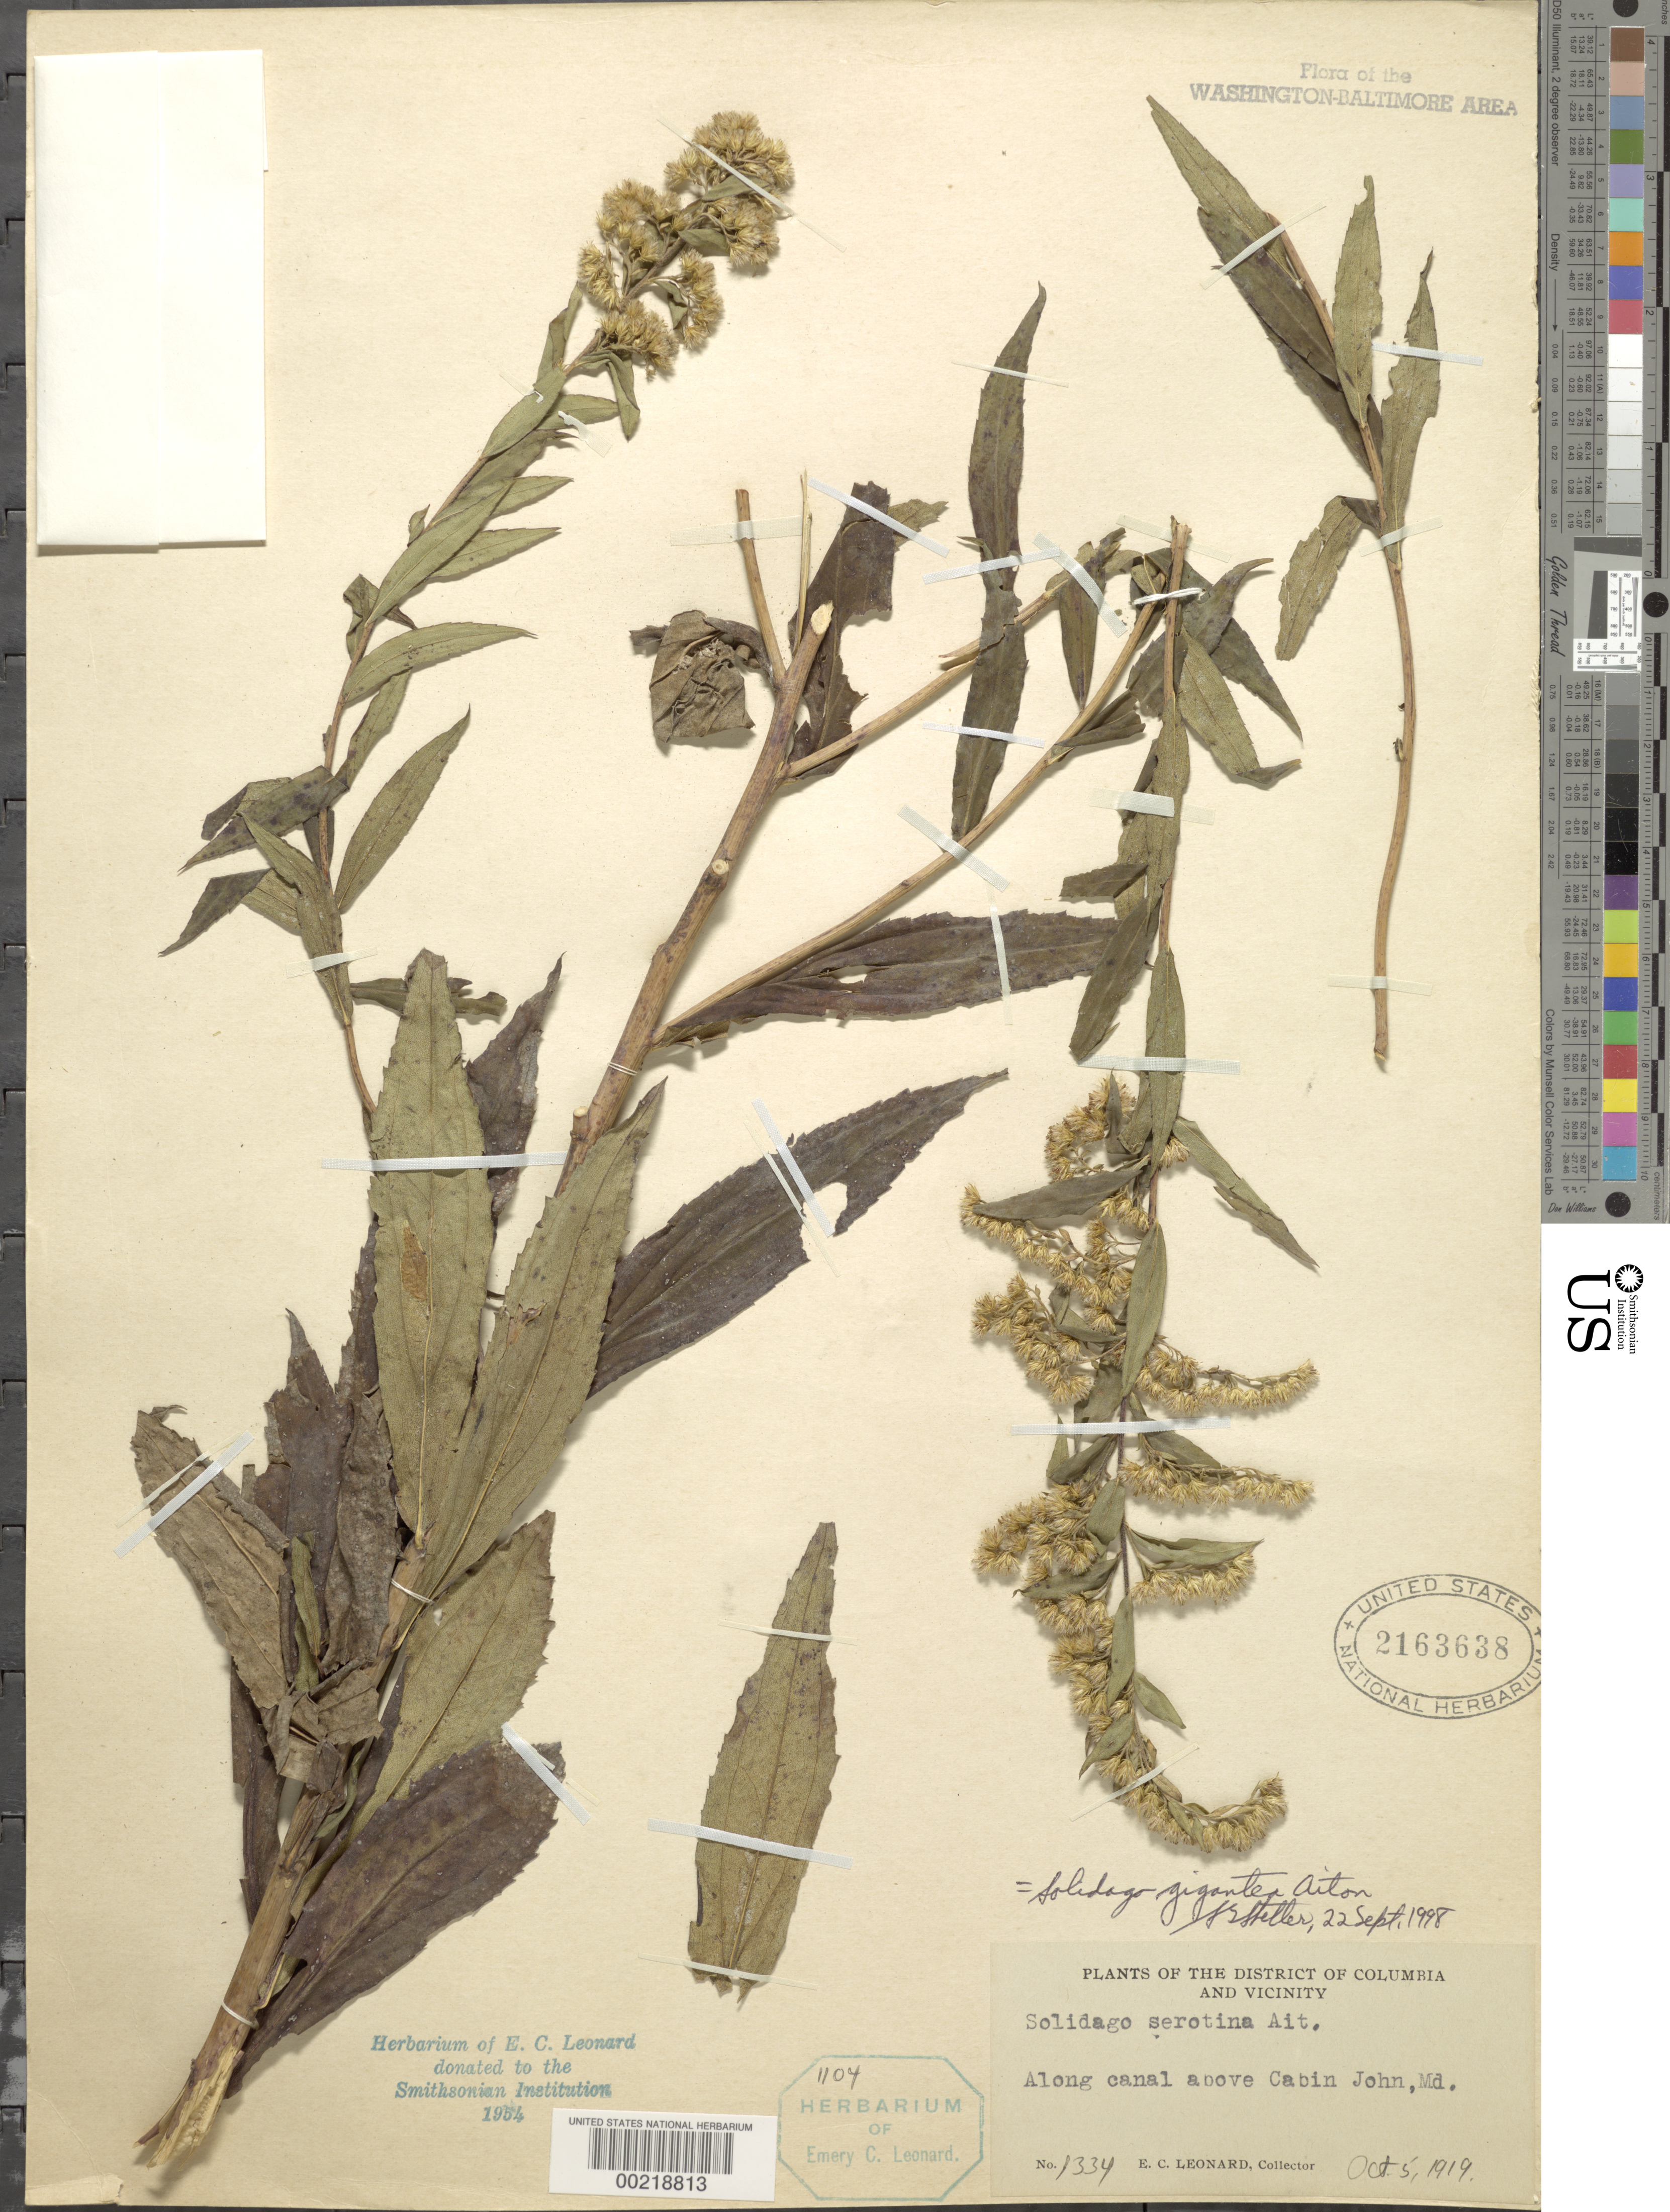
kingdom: Plantae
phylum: Tracheophyta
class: Magnoliopsida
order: Asterales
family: Asteraceae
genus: Solidago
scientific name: Solidago gigantea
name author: Aiton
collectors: E. C. Leonard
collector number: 1334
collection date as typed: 05 Oct 1919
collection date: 1919-10-05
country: United States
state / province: Maryland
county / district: Montgomery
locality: Canal above Cabin John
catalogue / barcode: US 2163638